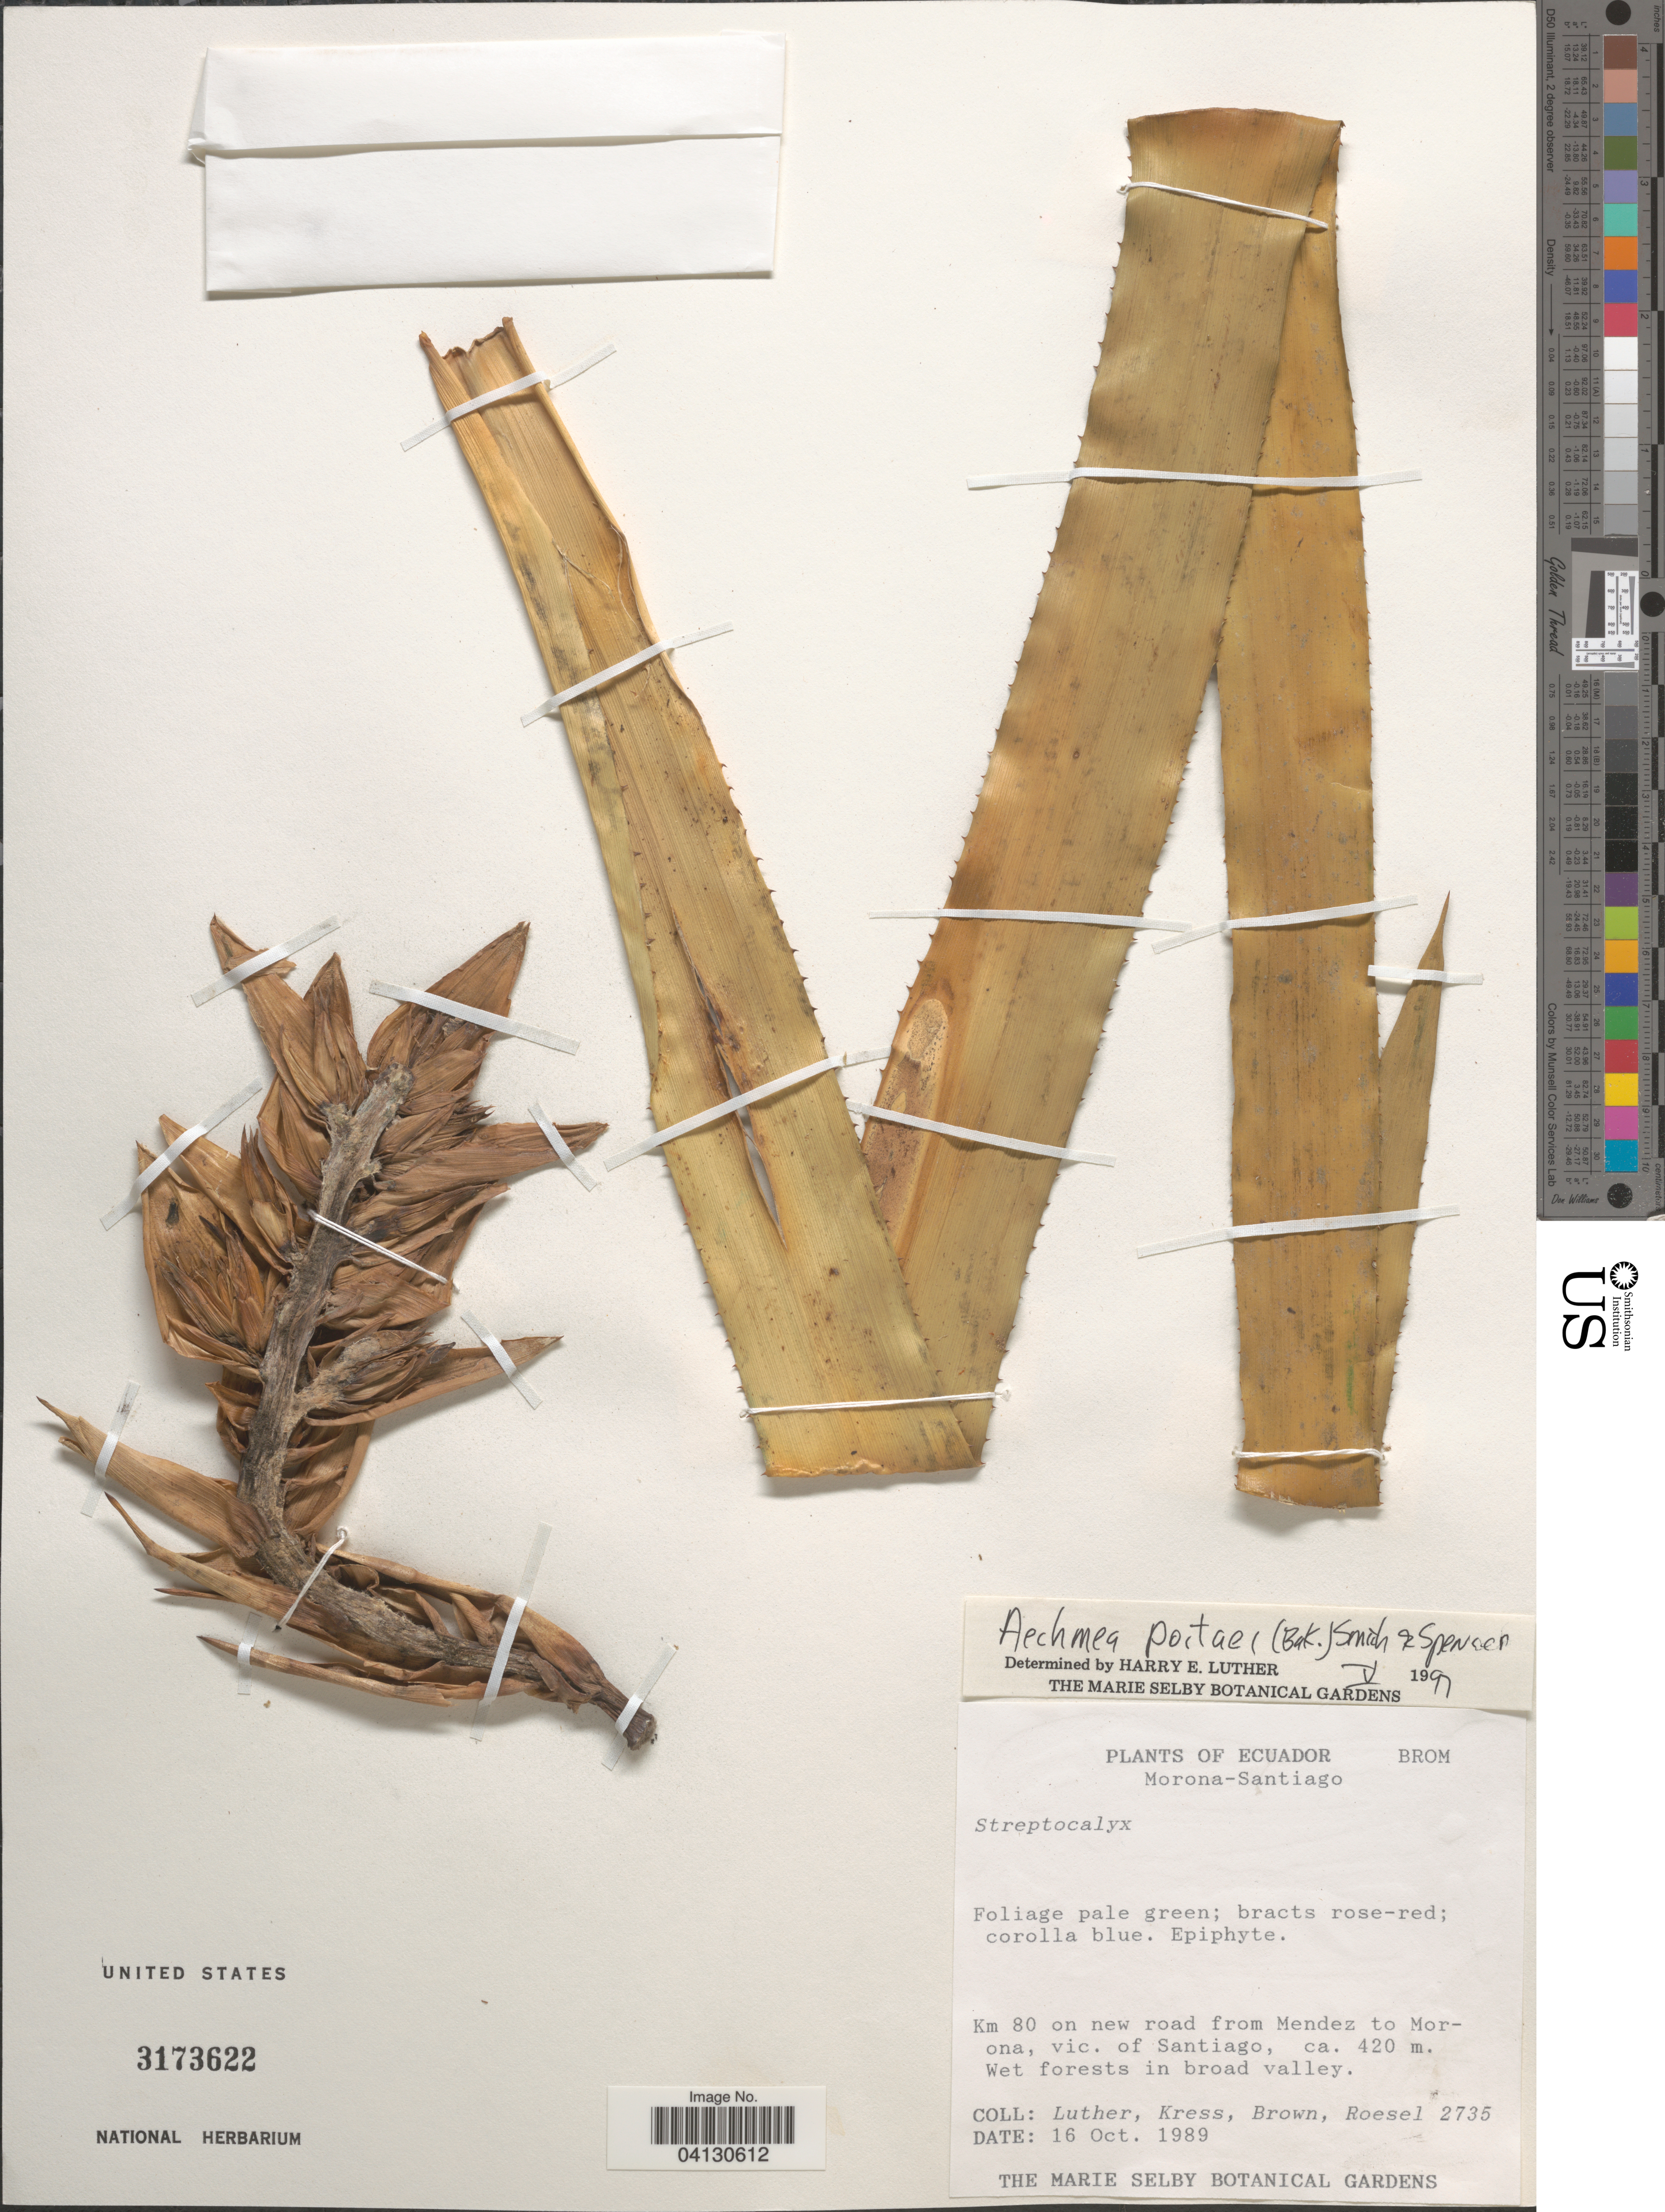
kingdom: Plantae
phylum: Tracheophyta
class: Liliopsida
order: Poales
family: Bromeliaceae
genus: Aechmea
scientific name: Aechmea poitaei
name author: (Baker) L.B. Sm. & M.A. Spencer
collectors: -- Luther, -- Kress, -- Brown & Roesel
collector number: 2735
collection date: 1989-10-16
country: Ecuador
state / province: Morona-Santiago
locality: Km 80 on new road from Mendez to Morona, vic. of Santiago. Wet forests in broad valley.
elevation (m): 420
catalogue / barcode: US 3173622